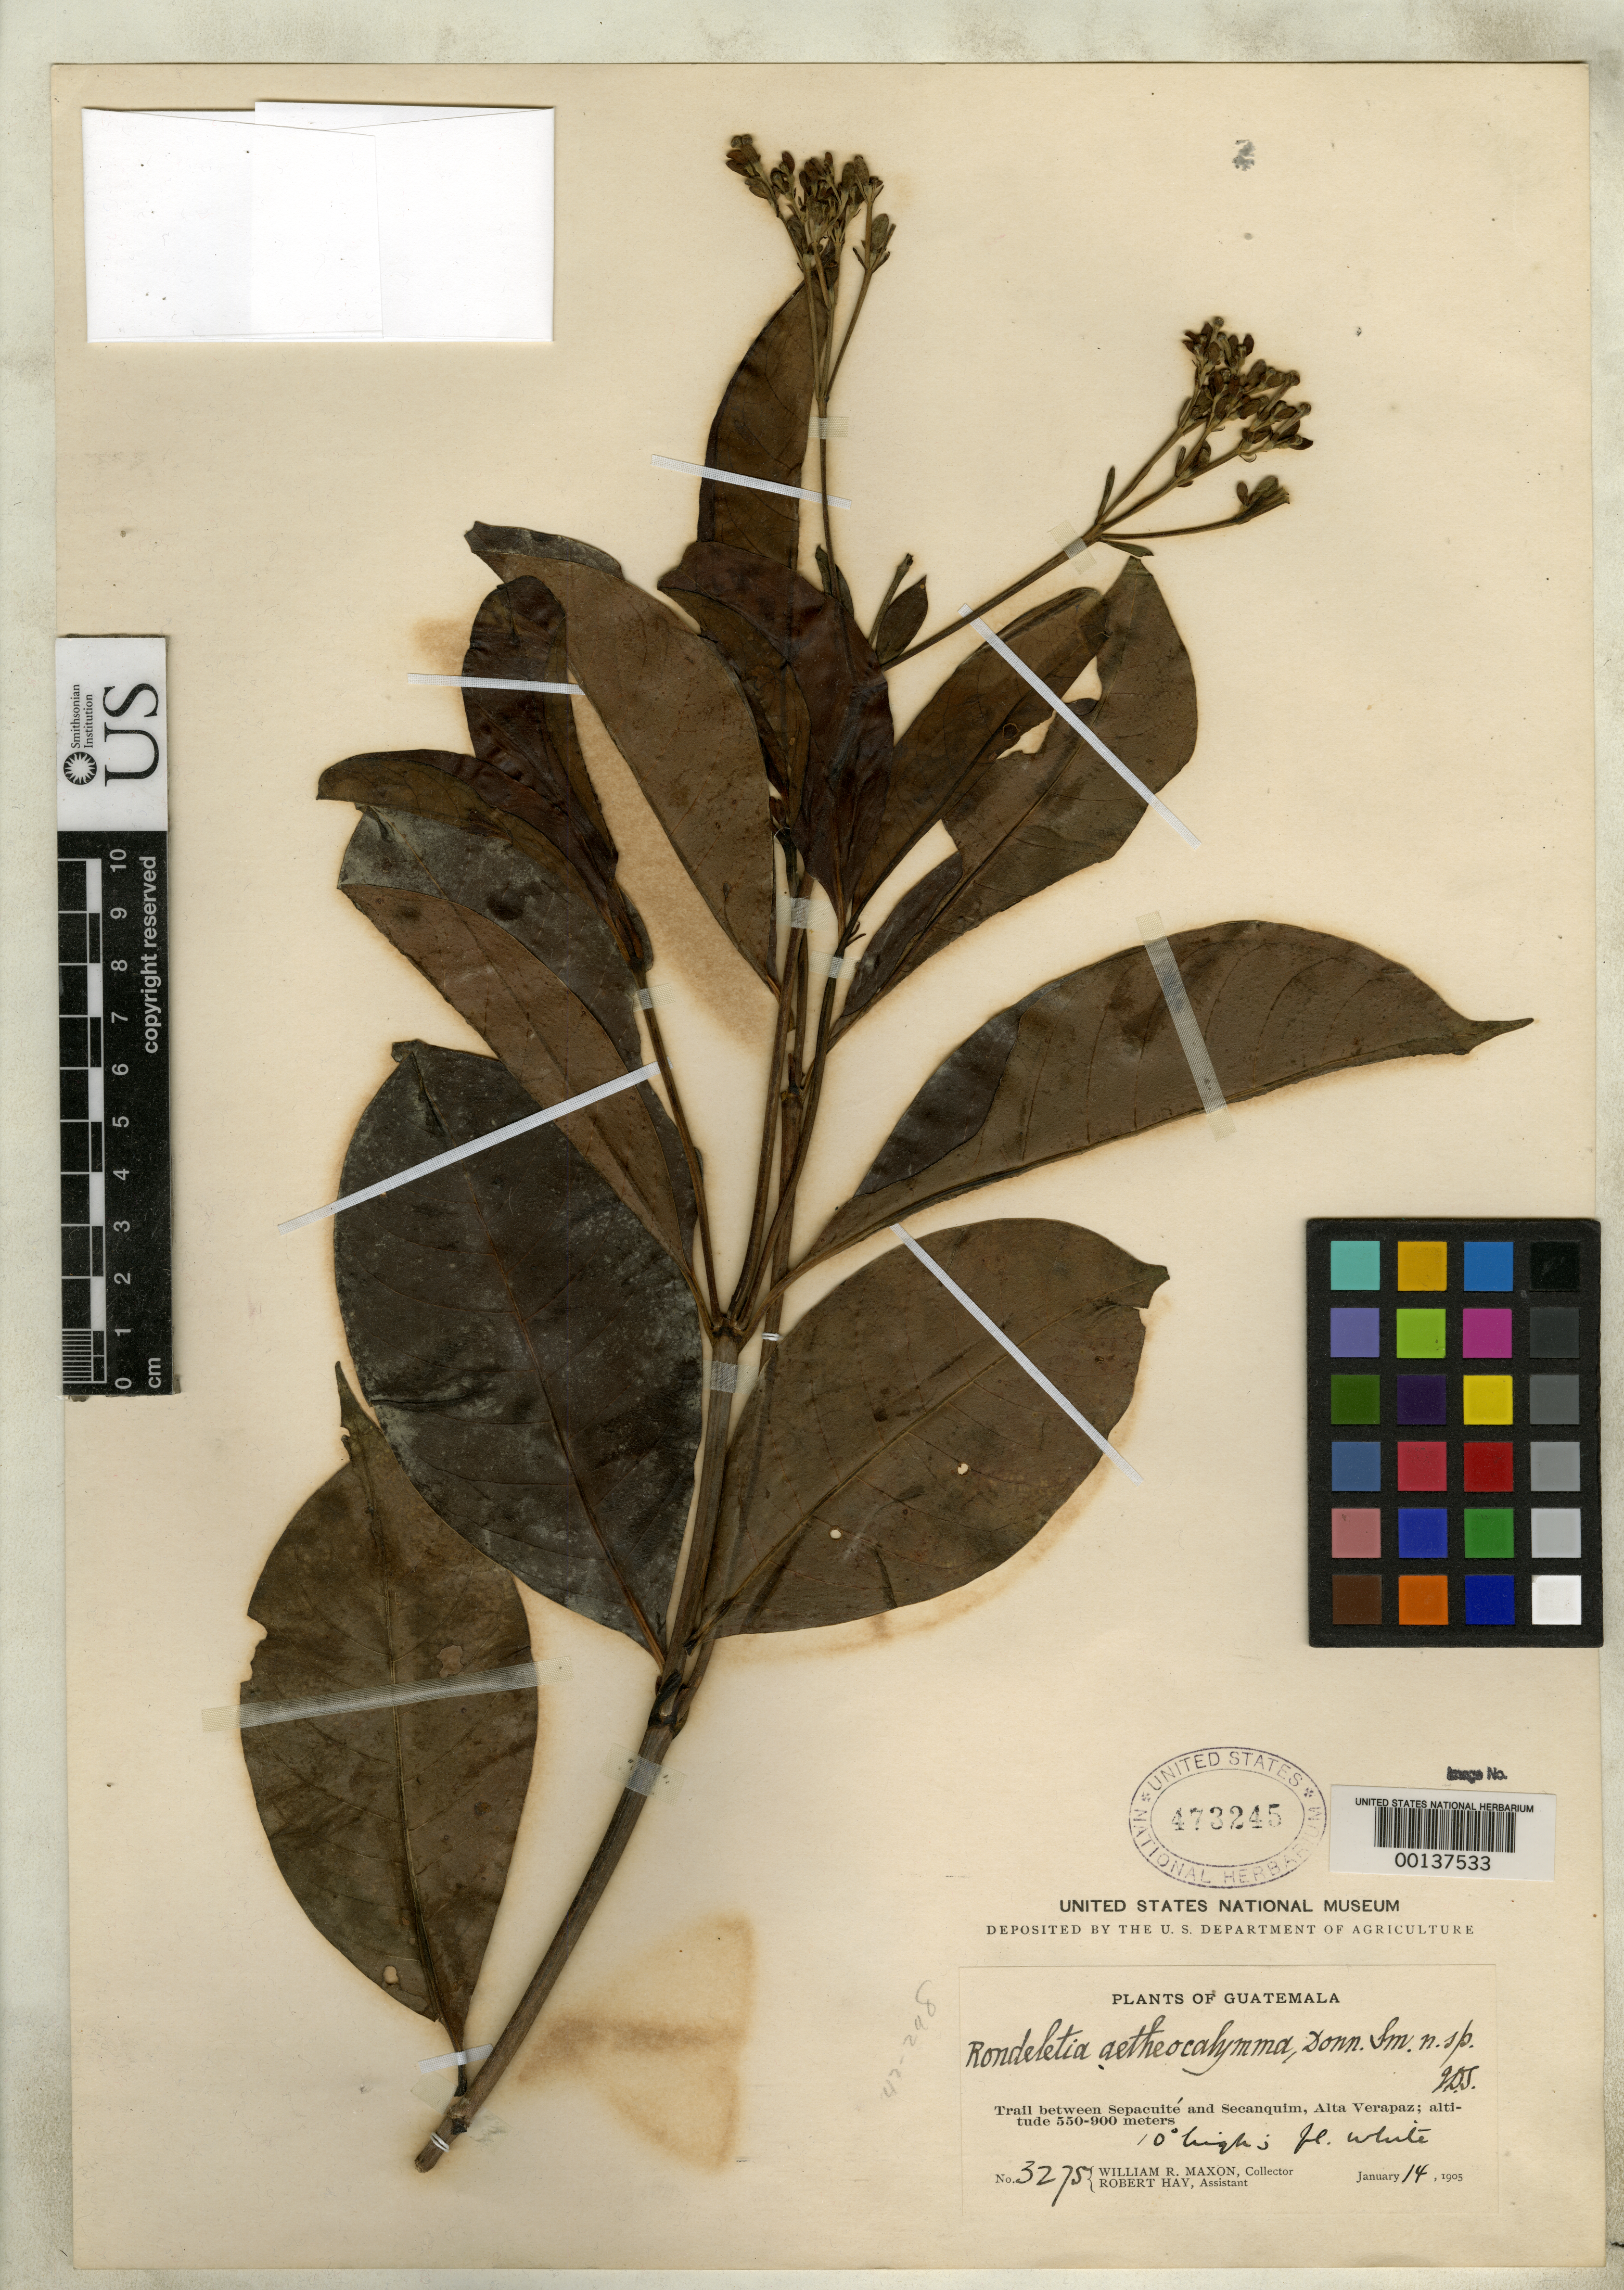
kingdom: Plantae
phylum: Tracheophyta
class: Magnoliopsida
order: Gentianales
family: Rubiaceae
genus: Rondeletia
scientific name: Rondeletia aetheocalymma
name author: Donn. Sm.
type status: Type Collection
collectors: W. R. Maxon & R. H. Hay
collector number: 3275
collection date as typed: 14 Jan 1905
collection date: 1905-01-14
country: Guatemala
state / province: Alta Verapaz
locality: Between Sepacuite and Secanquim.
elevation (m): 550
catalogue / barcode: US 473245